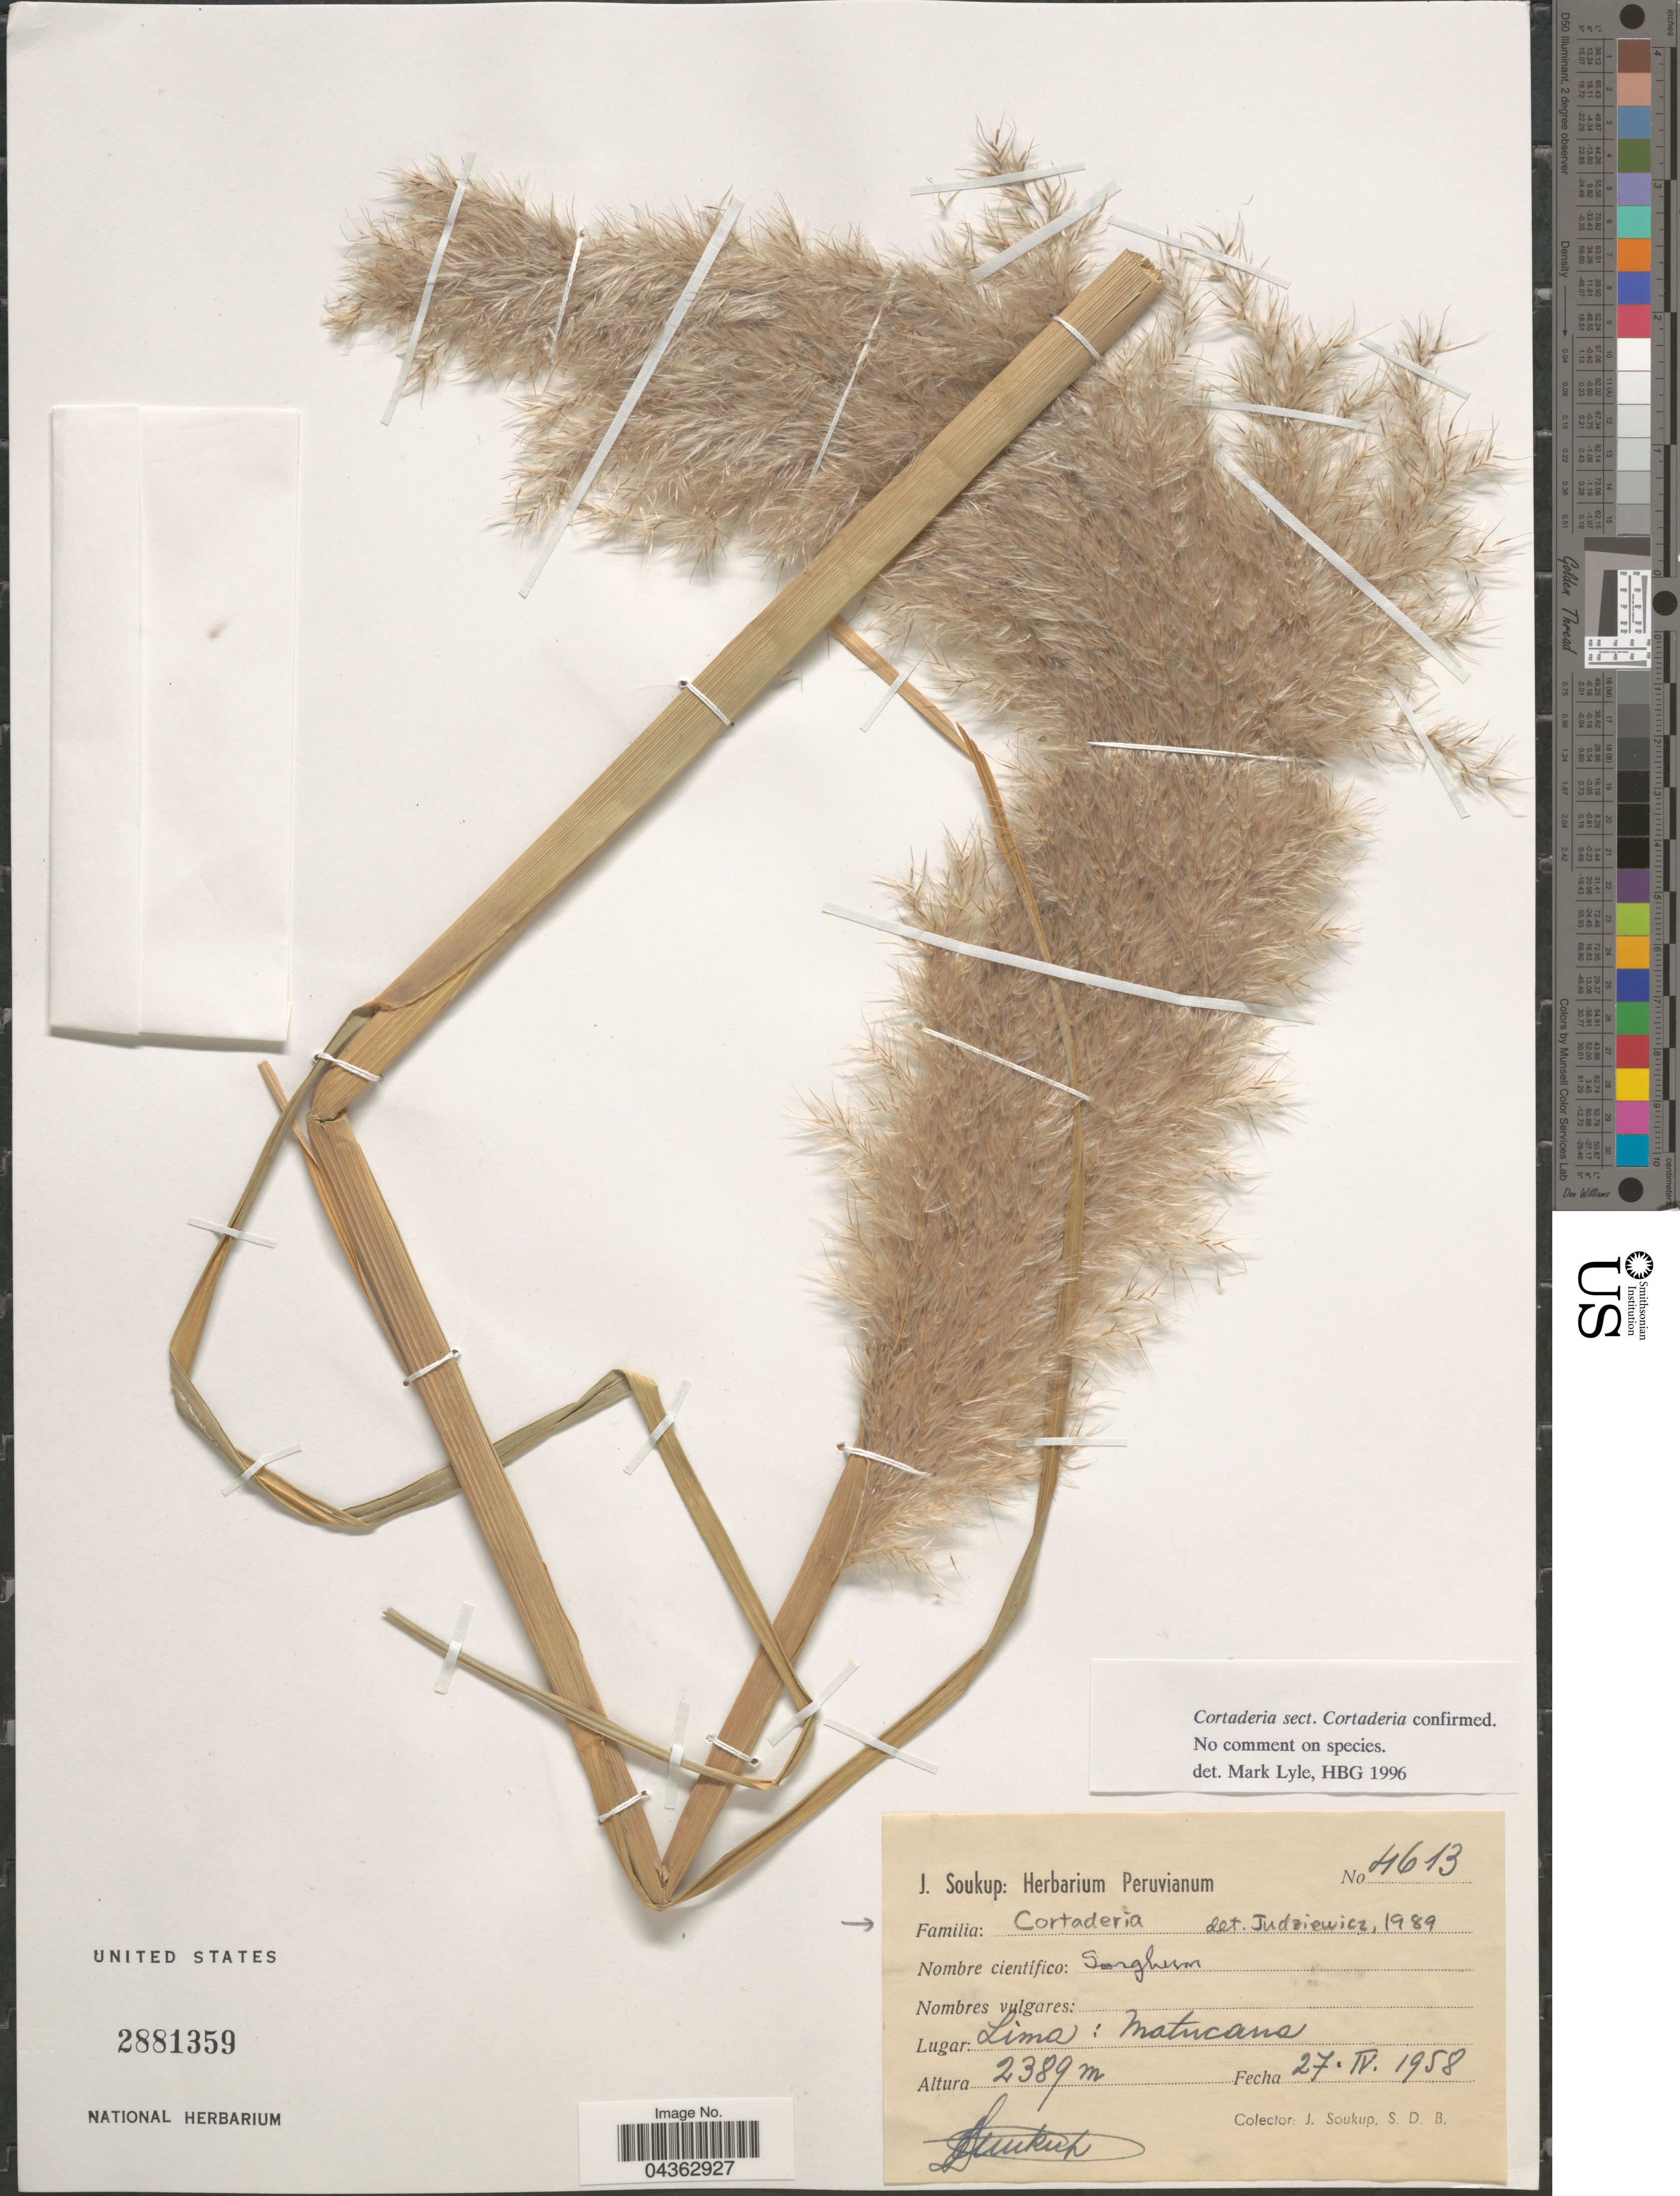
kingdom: Plantae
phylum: Tracheophyta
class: Liliopsida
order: Poales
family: Poaceae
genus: Cortaderia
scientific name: Cortaderia sp.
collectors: J. Soukup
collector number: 4613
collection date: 1958-04-27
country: Peru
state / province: Lima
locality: Matucana.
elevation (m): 2389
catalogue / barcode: US 2881359